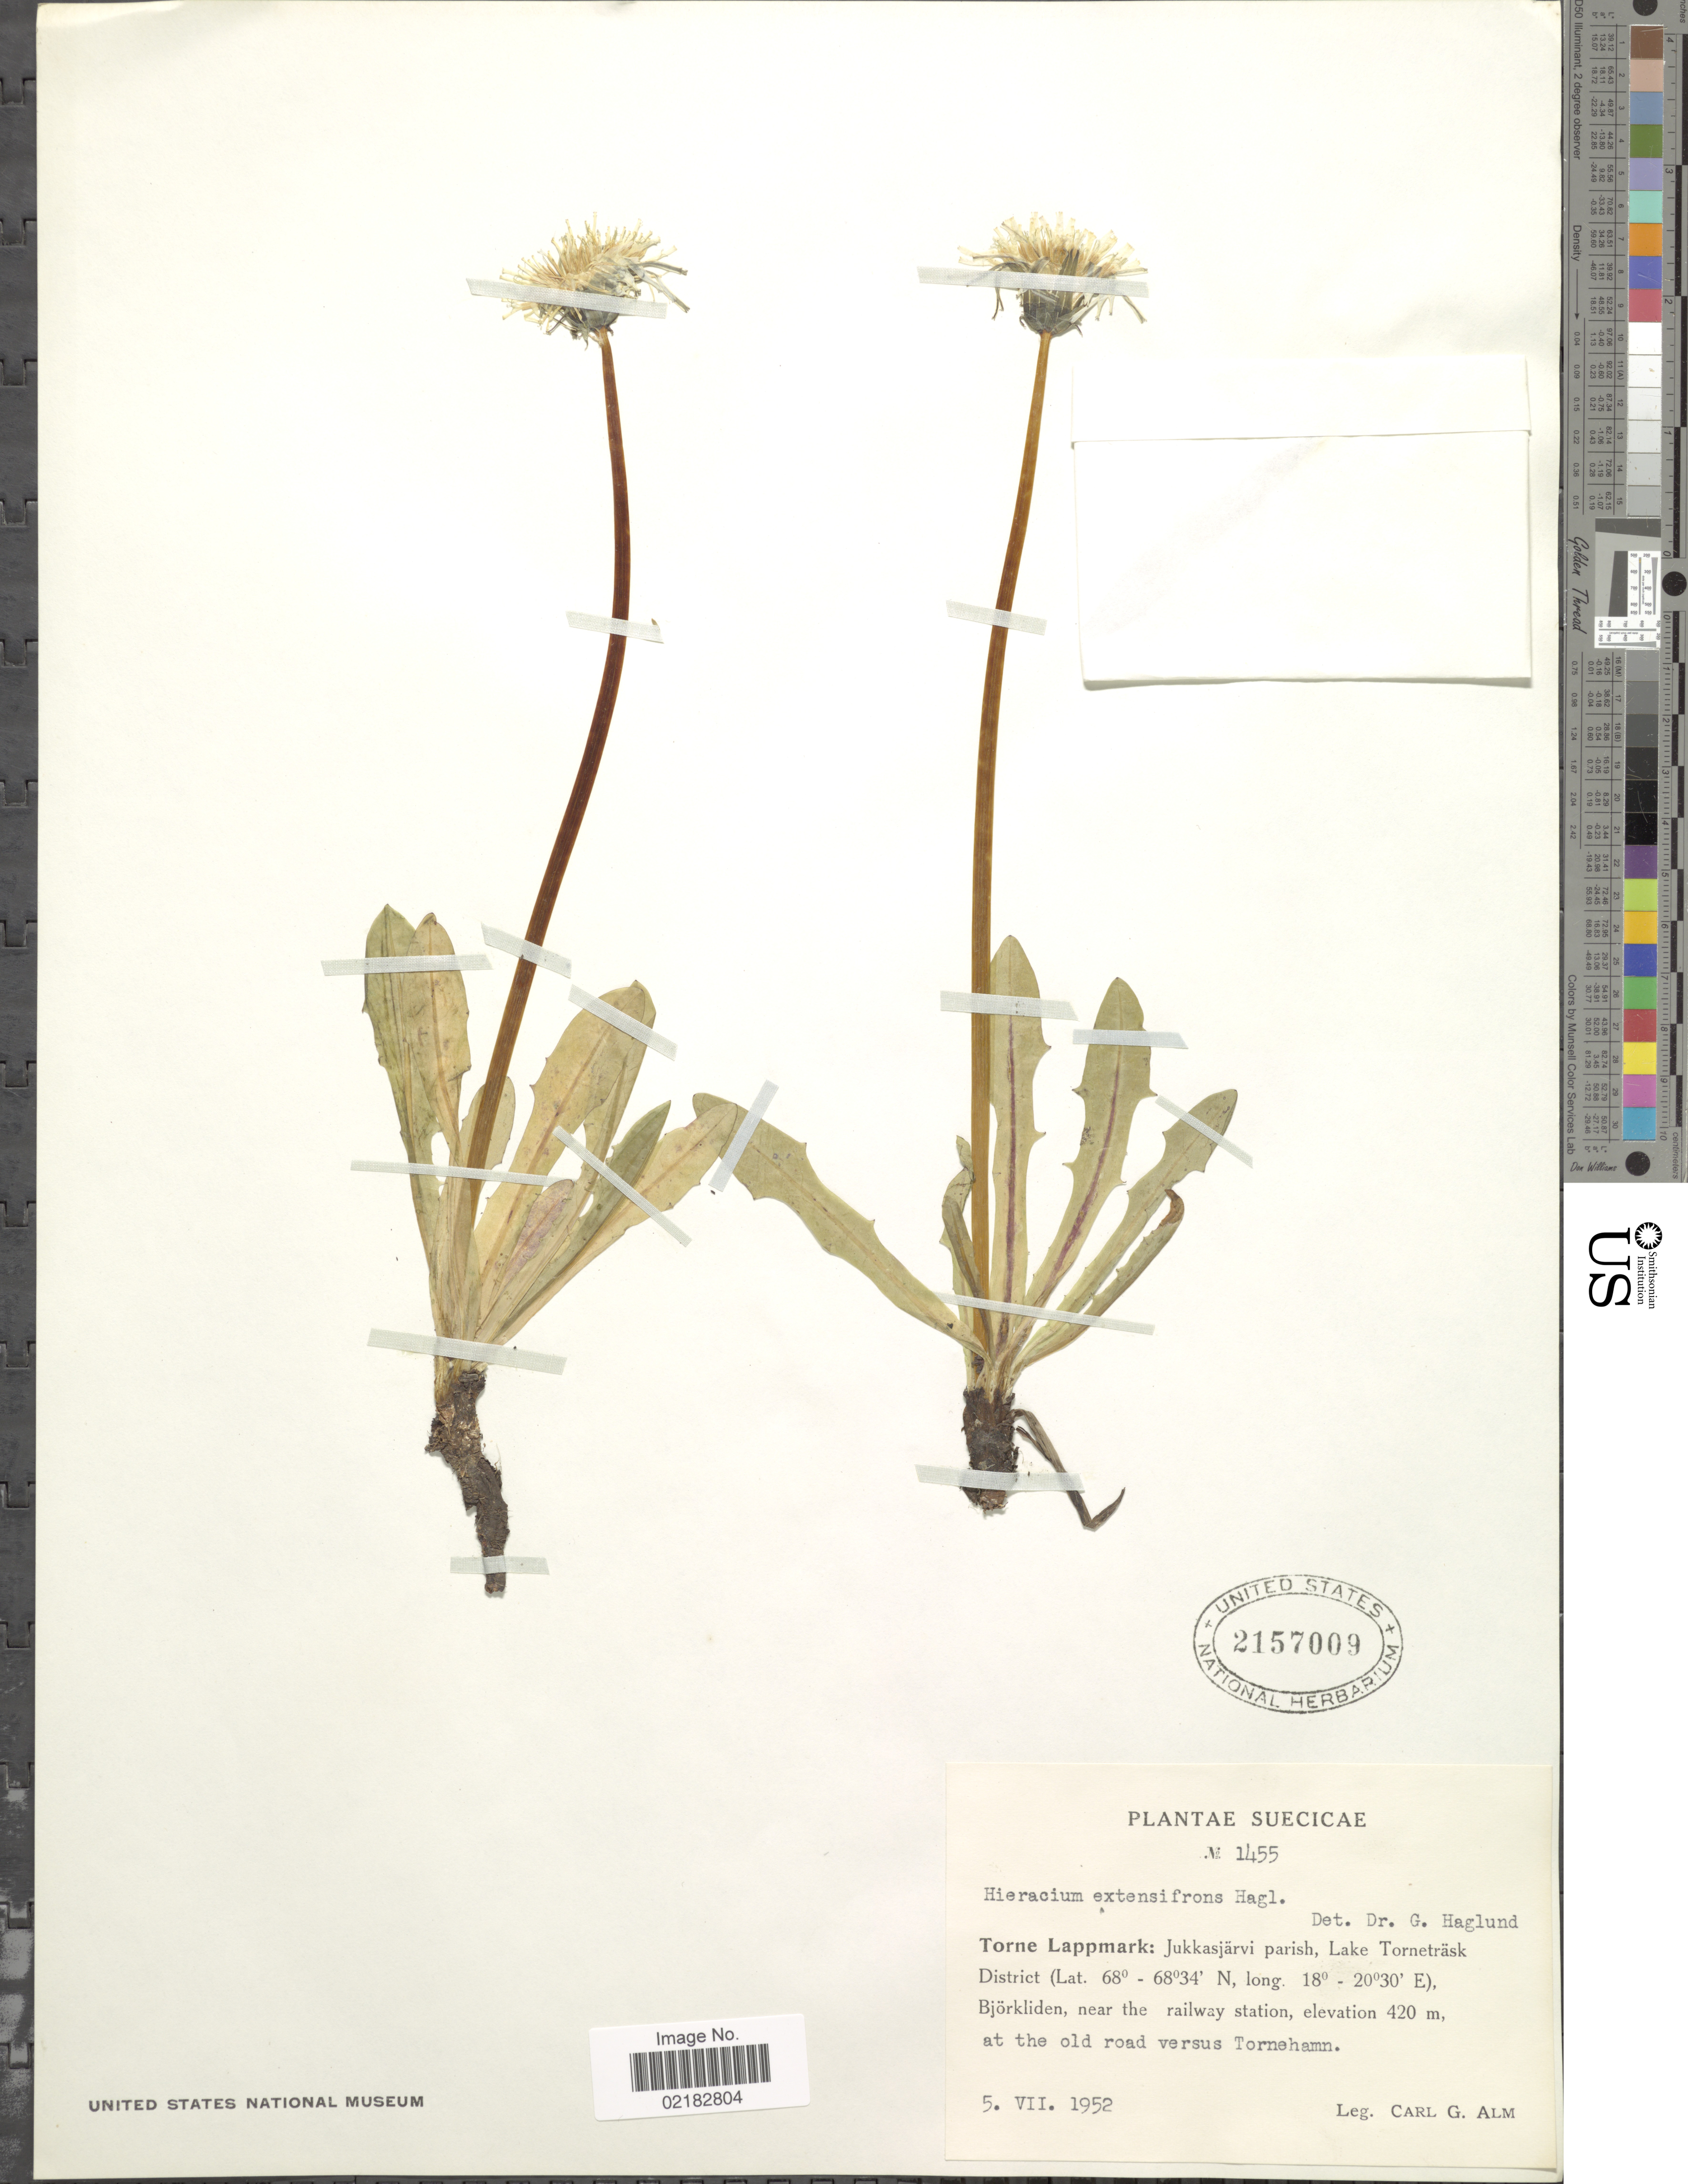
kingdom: Plantae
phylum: Tracheophyta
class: Magnoliopsida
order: Asterales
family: Asteraceae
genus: Hieracium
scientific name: Hieracium extensifrons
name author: Folin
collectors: C. G. Alm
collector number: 1455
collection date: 1952-07-05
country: Sweden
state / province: Norrbotten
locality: Torne Lappmark: Jukkasjarvi parish, Lake Tornetrask District, Bjorkliden, near the railway station, at the old road versus Tornehamn.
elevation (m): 420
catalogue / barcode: US 2157009